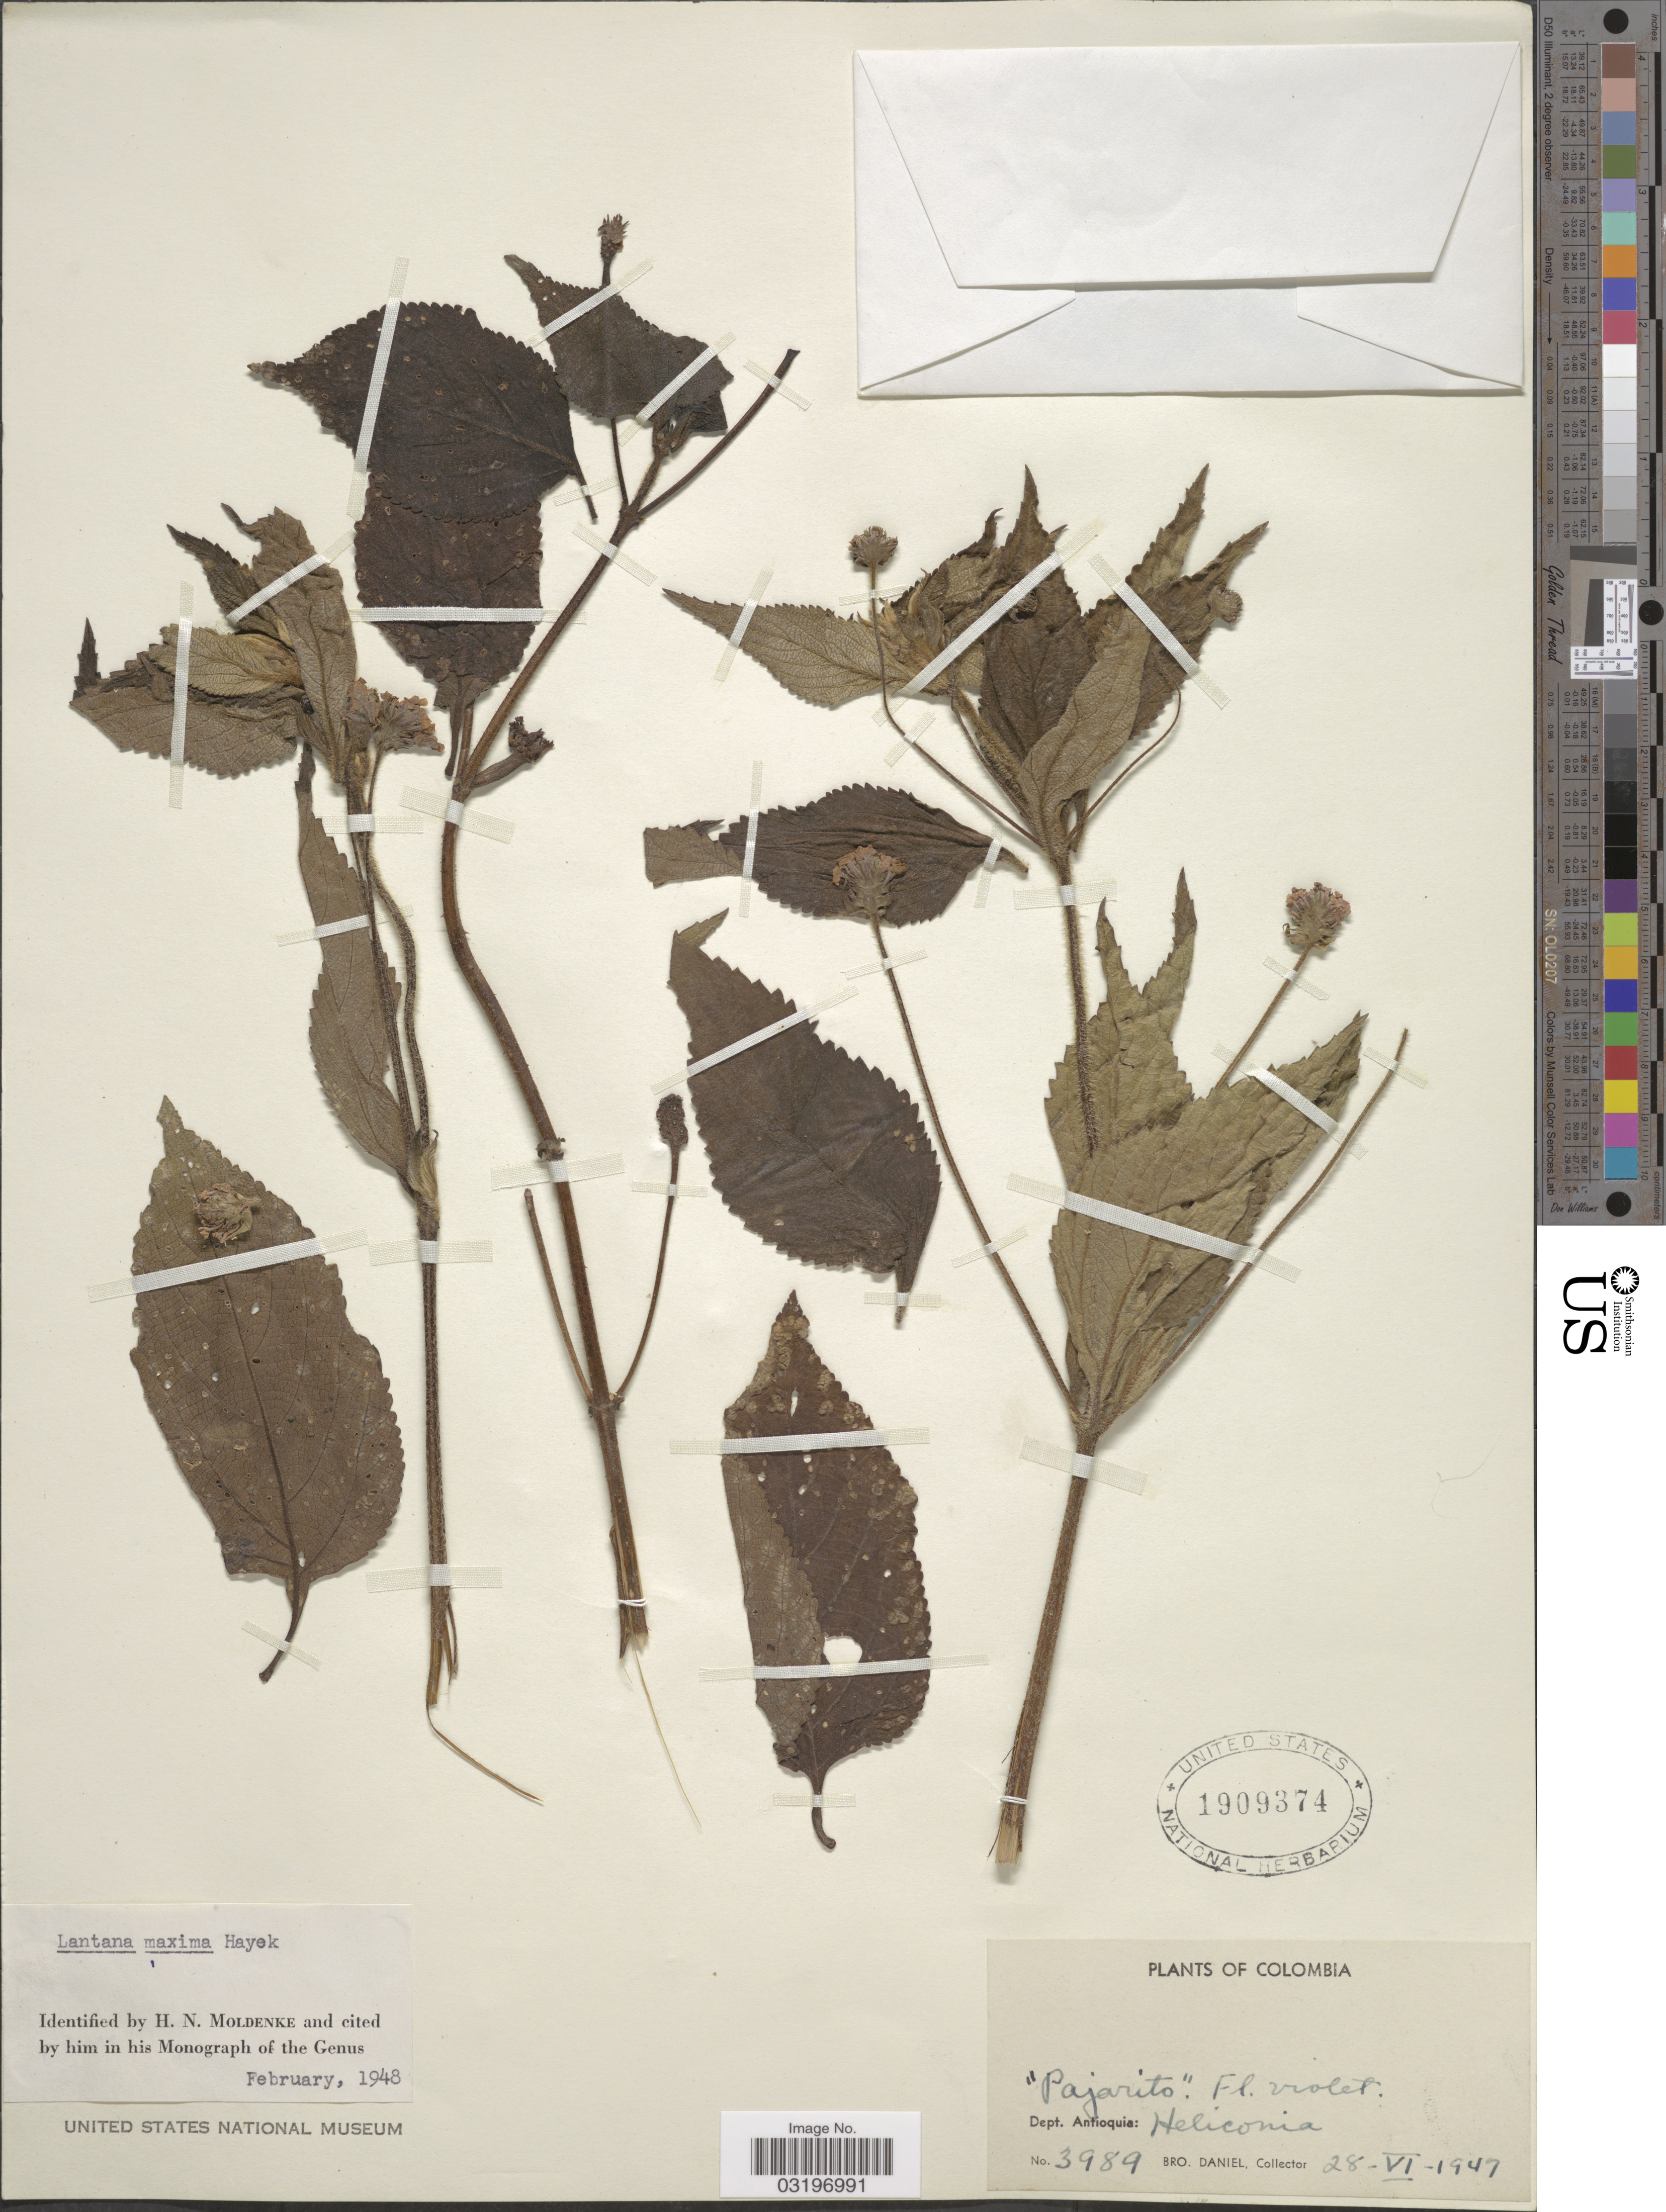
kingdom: Plantae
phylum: Tracheophyta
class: Magnoliopsida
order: Lamiales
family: Verbenaceae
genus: Lantana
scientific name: Lantana maxima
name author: Hayek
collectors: Bro. Daniel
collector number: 3989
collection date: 1947-06-28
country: Colombia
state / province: Antioquia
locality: Dept. Antioquia: Heliconia.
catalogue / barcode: US 1909374